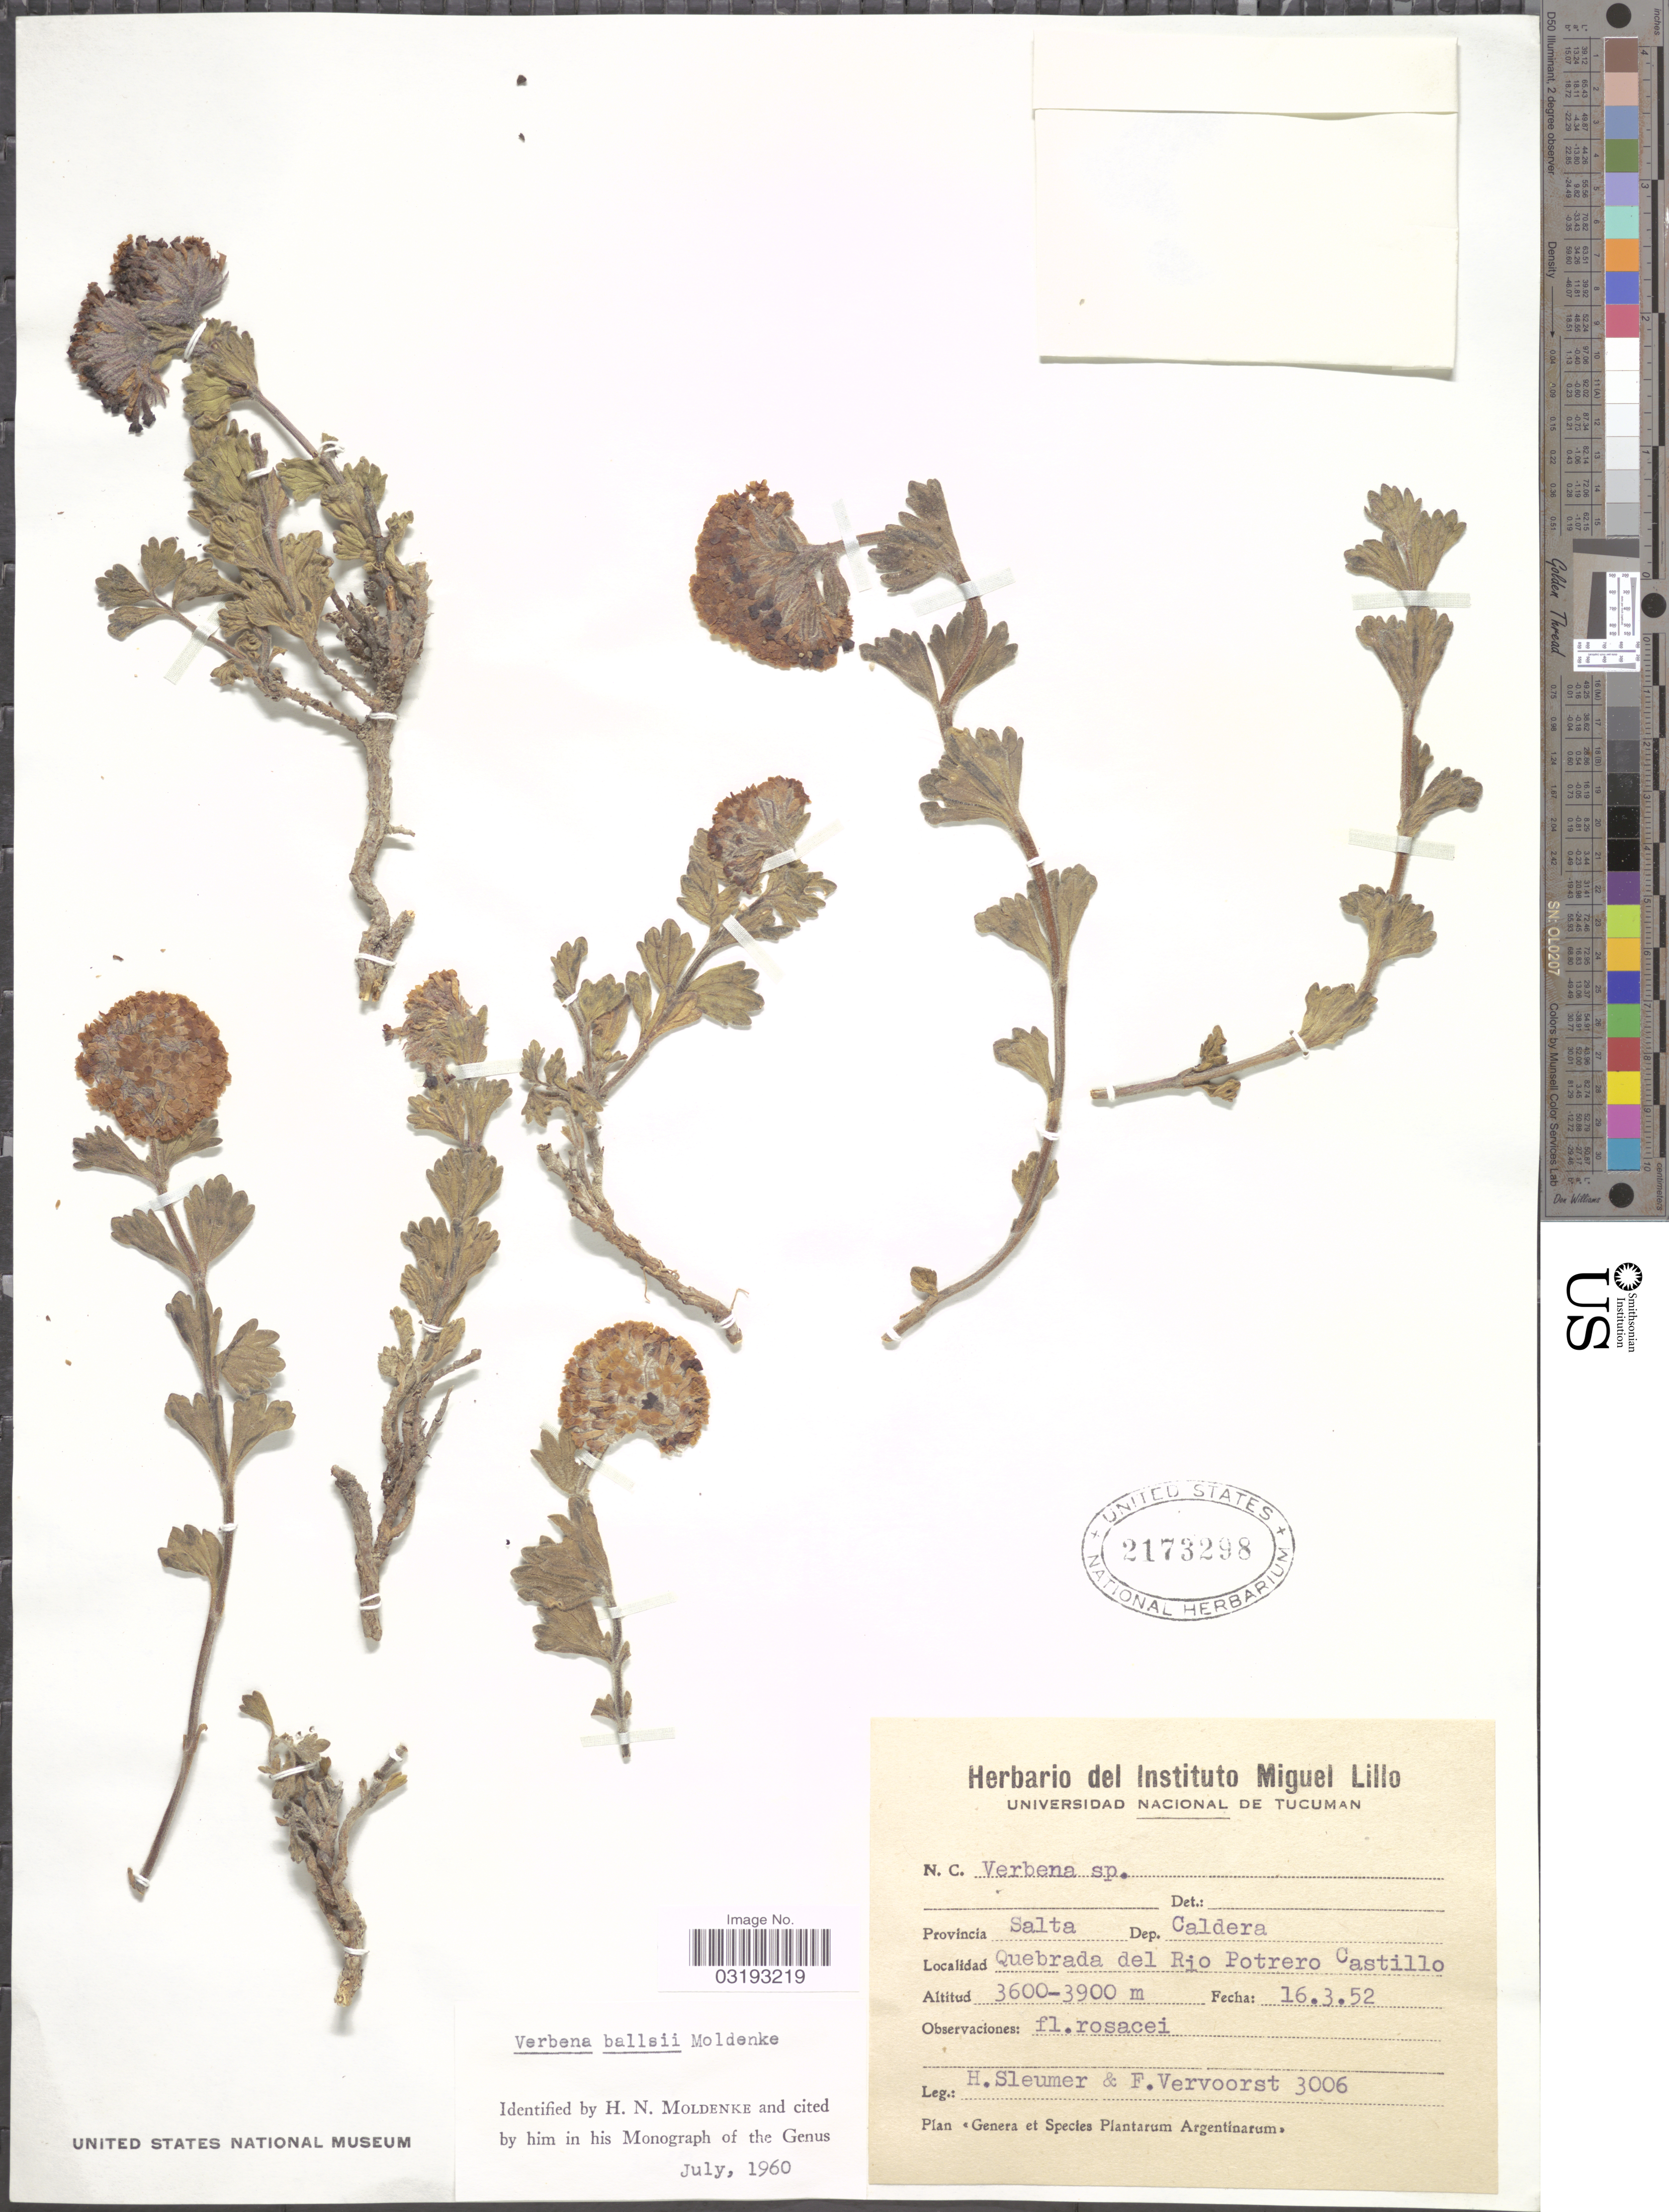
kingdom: Plantae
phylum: Tracheophyta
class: Magnoliopsida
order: Lamiales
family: Verbenaceae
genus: Verbena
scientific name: Verbena ballsii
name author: Moldenke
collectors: H. O. Sleumer & F. Vervoorst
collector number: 3006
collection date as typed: Transcribed d/m/y: 16/3/52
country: Argentina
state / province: Salta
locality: Dep. Caldera. Quebrada del Rio Potrero Castillo.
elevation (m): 3600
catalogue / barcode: US 2173298